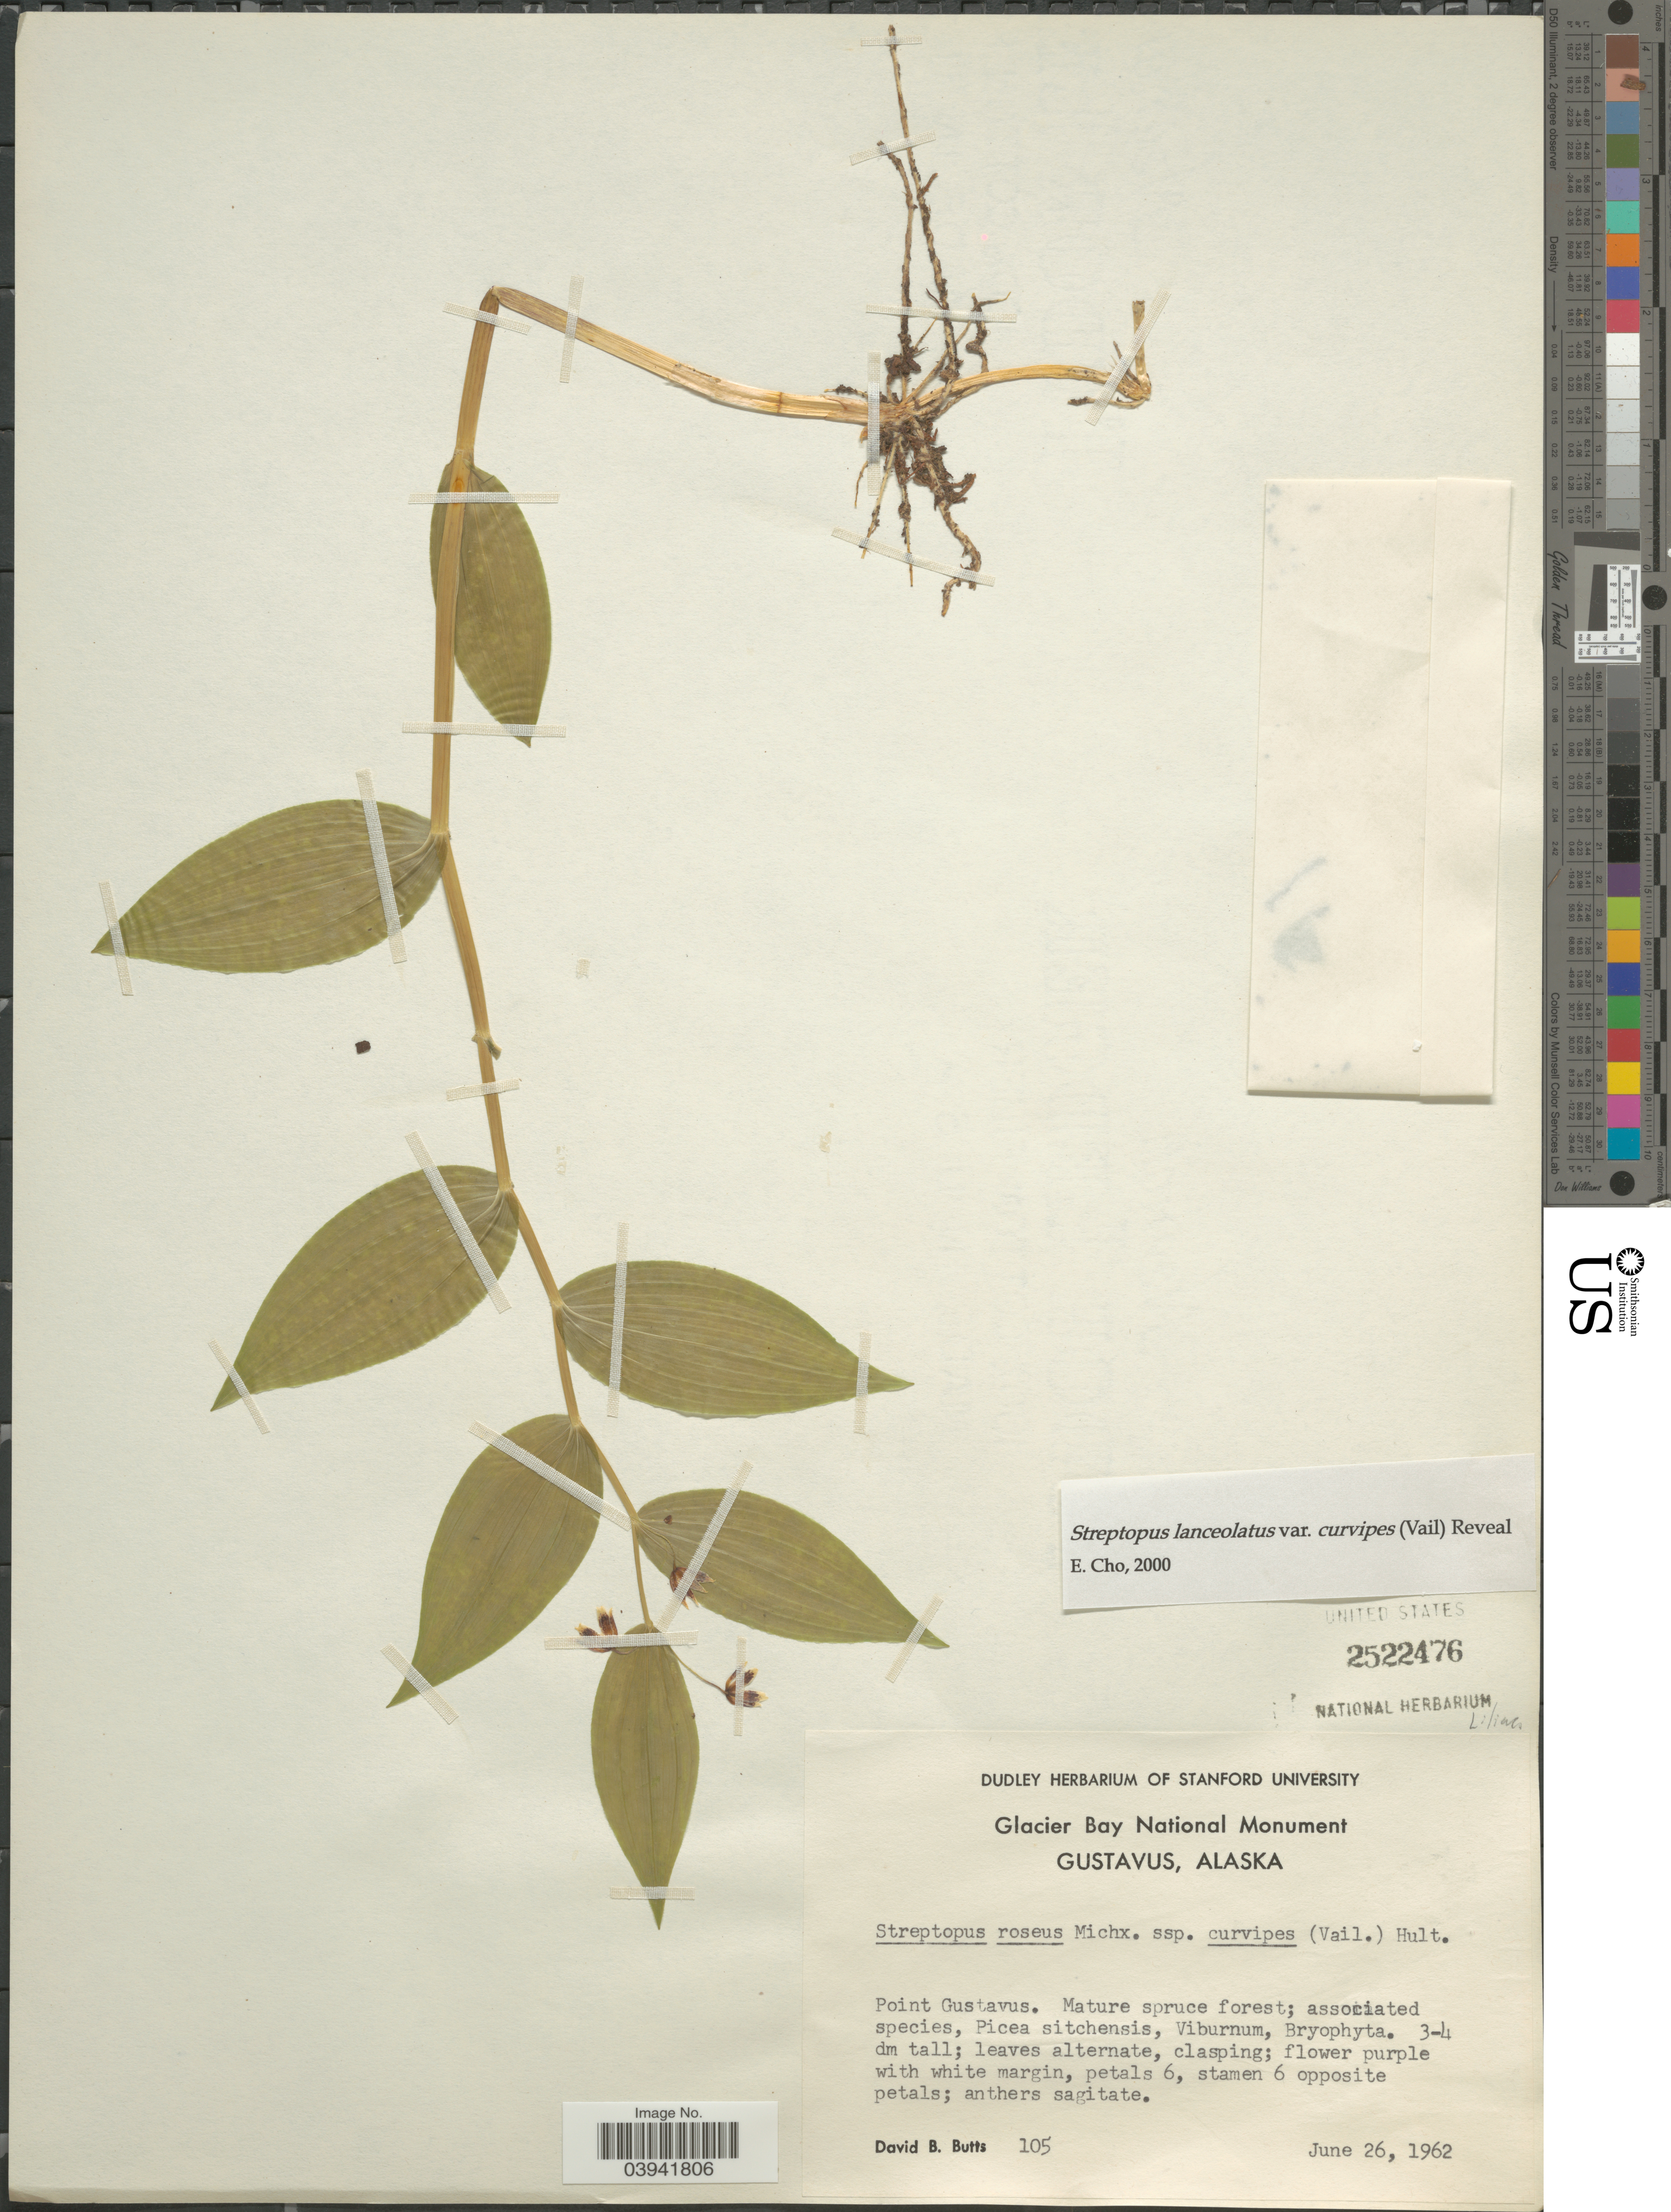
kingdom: Plantae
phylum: Tracheophyta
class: Liliopsida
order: Liliales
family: Liliaceae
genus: Streptopus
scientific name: Streptopus lanceolatus var. curvipes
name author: (Vail) Reveal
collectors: D. Butts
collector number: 105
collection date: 1962-06-26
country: United States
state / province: Alaska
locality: Glacier Bay National Monument. Gustavus. Point Gustavus.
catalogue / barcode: US 2522476